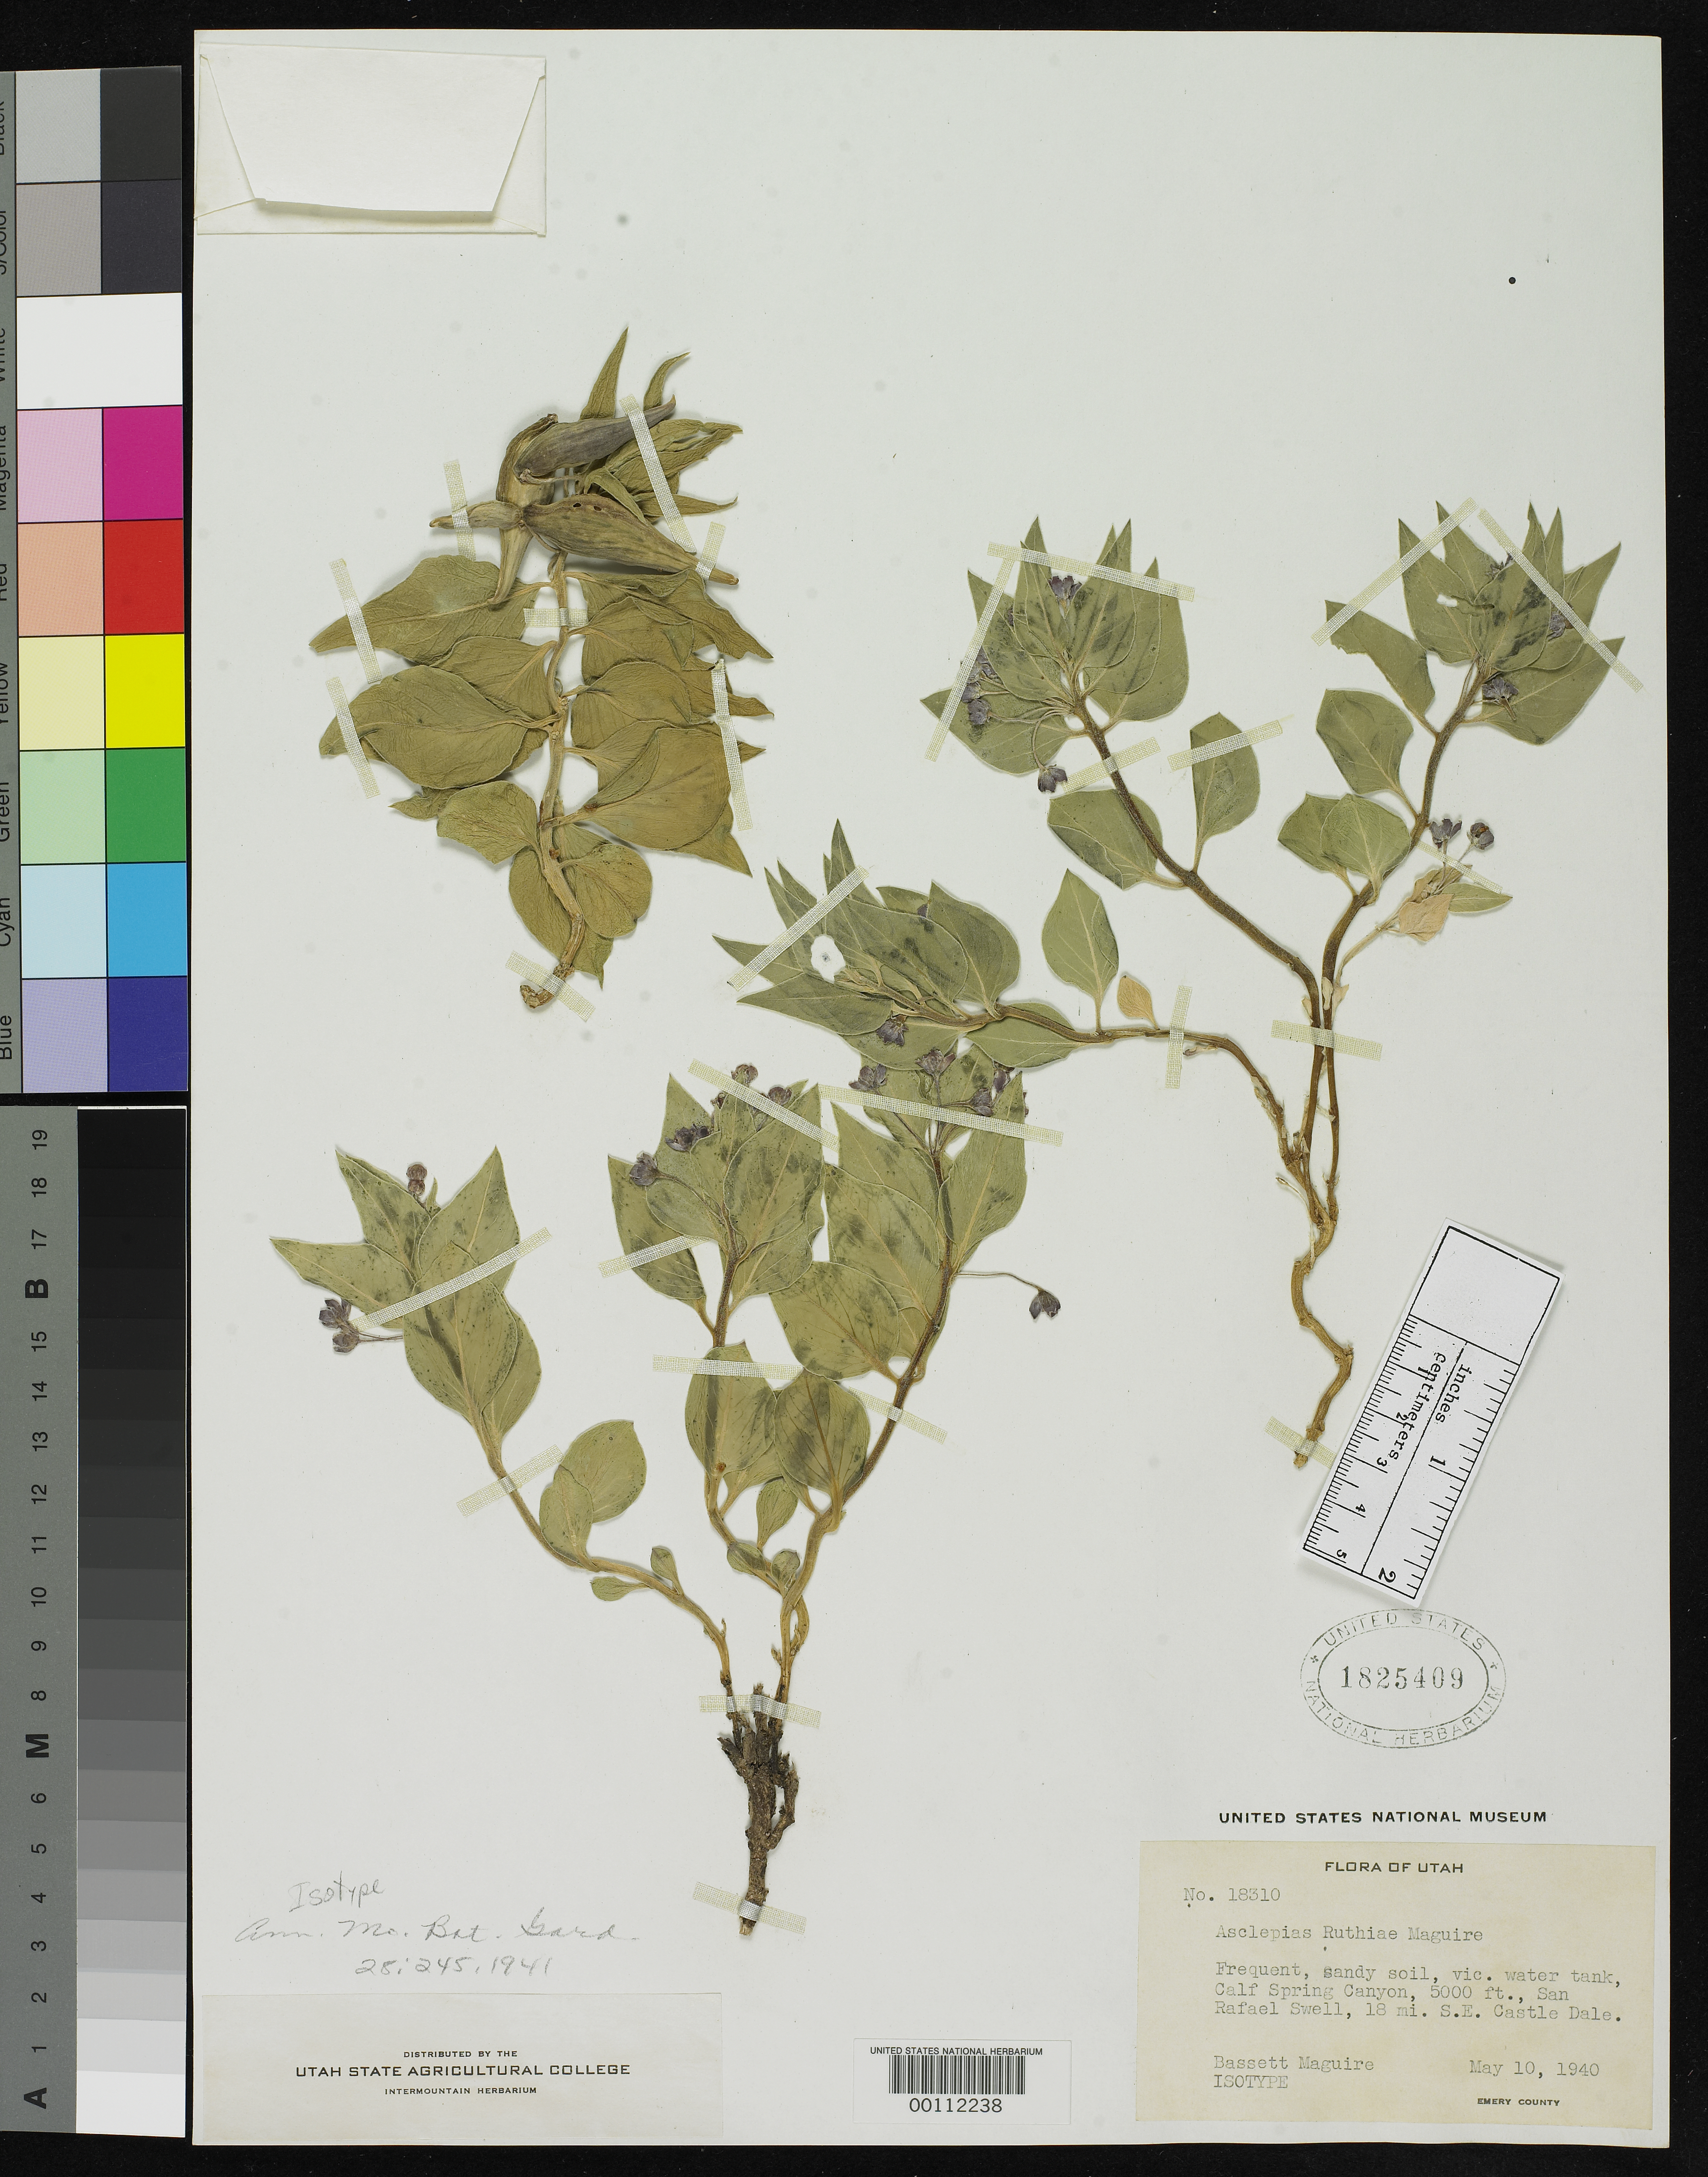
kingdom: Plantae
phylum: Tracheophyta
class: Magnoliopsida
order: Gentianales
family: Apocynaceae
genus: Asclepias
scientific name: Asclepias ruthiae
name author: Maguire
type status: Isotype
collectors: B. Maguire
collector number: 18310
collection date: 1940-05-10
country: United States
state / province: Utah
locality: Calf Spring Canyon, San Rafael Swell.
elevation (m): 1524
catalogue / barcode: US 1825409